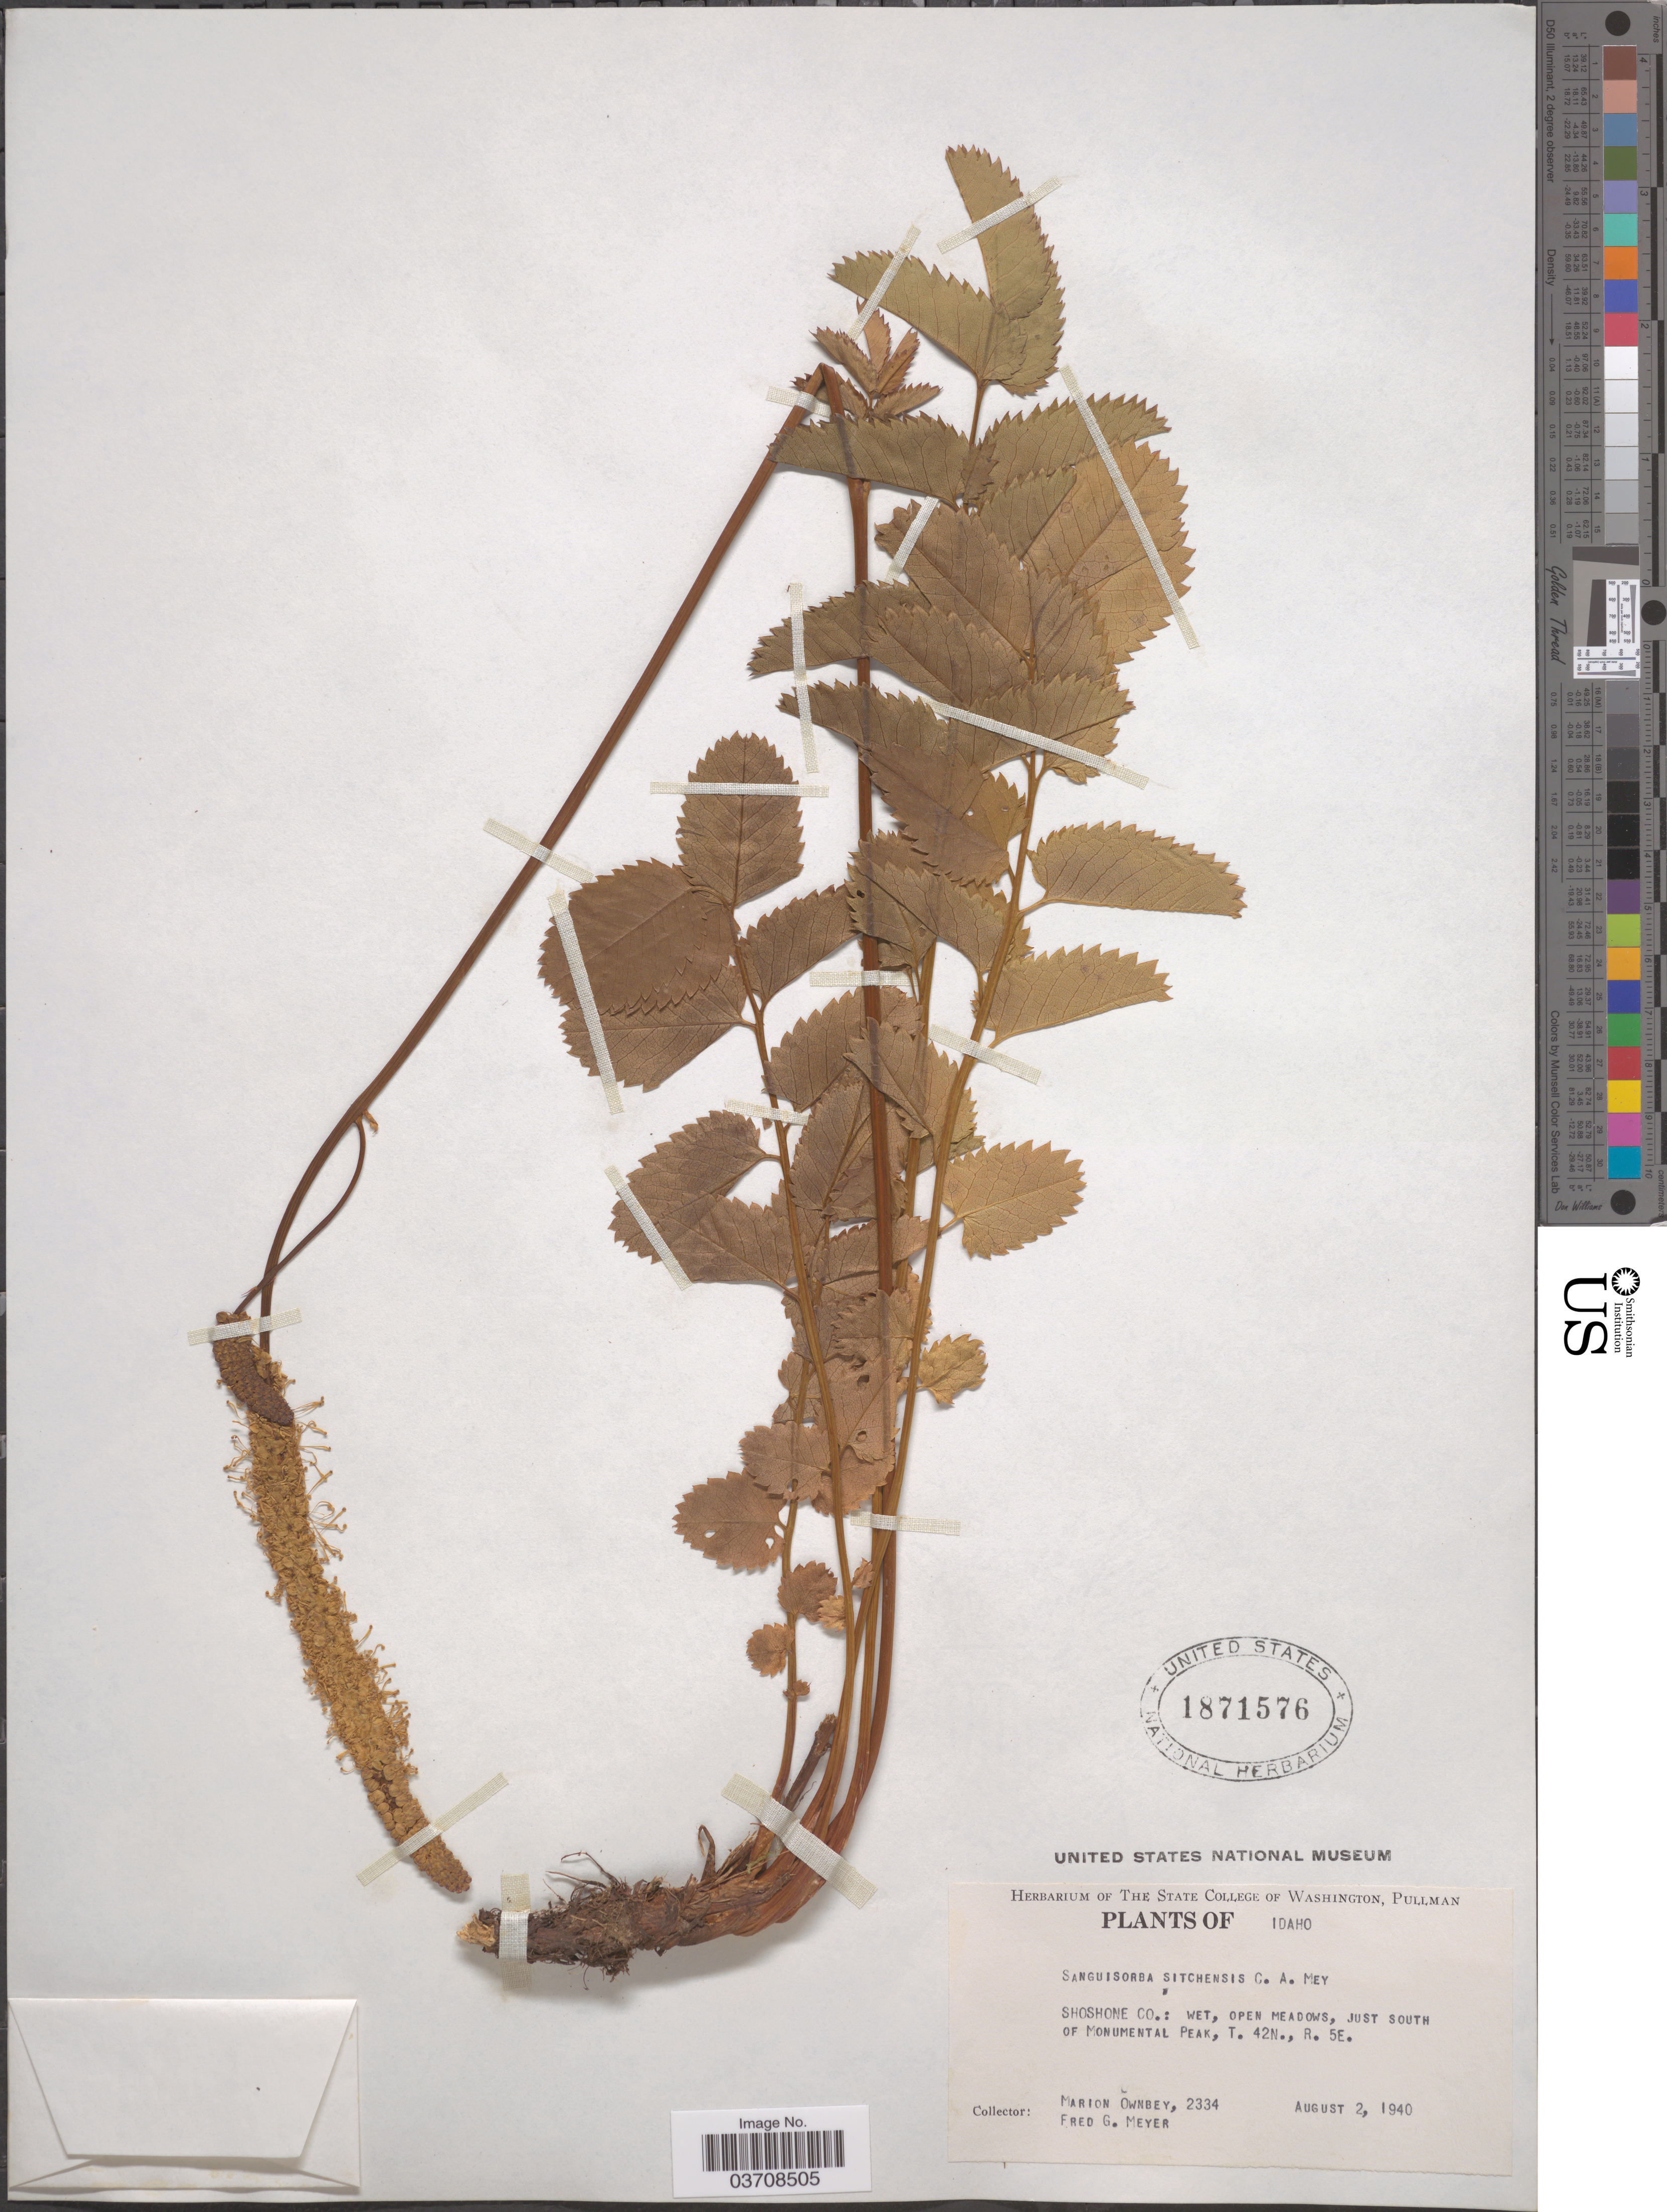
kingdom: Plantae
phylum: Tracheophyta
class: Magnoliopsida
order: Rosales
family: Rosaceae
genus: Sanguisorba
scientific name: Sanguisorba stipulata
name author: Raf.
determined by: Strong, Mark T., (BOT), Smithsonian Institution - National Museum of Natural History (UNITED STATES)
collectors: M. Ownbey & F. G. Meyer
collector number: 2334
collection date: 1940-08-02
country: United States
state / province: Idaho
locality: Shoshone Co.: Just south of Monumental Peak, T. 42N., R. 5E.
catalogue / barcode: US 1871576